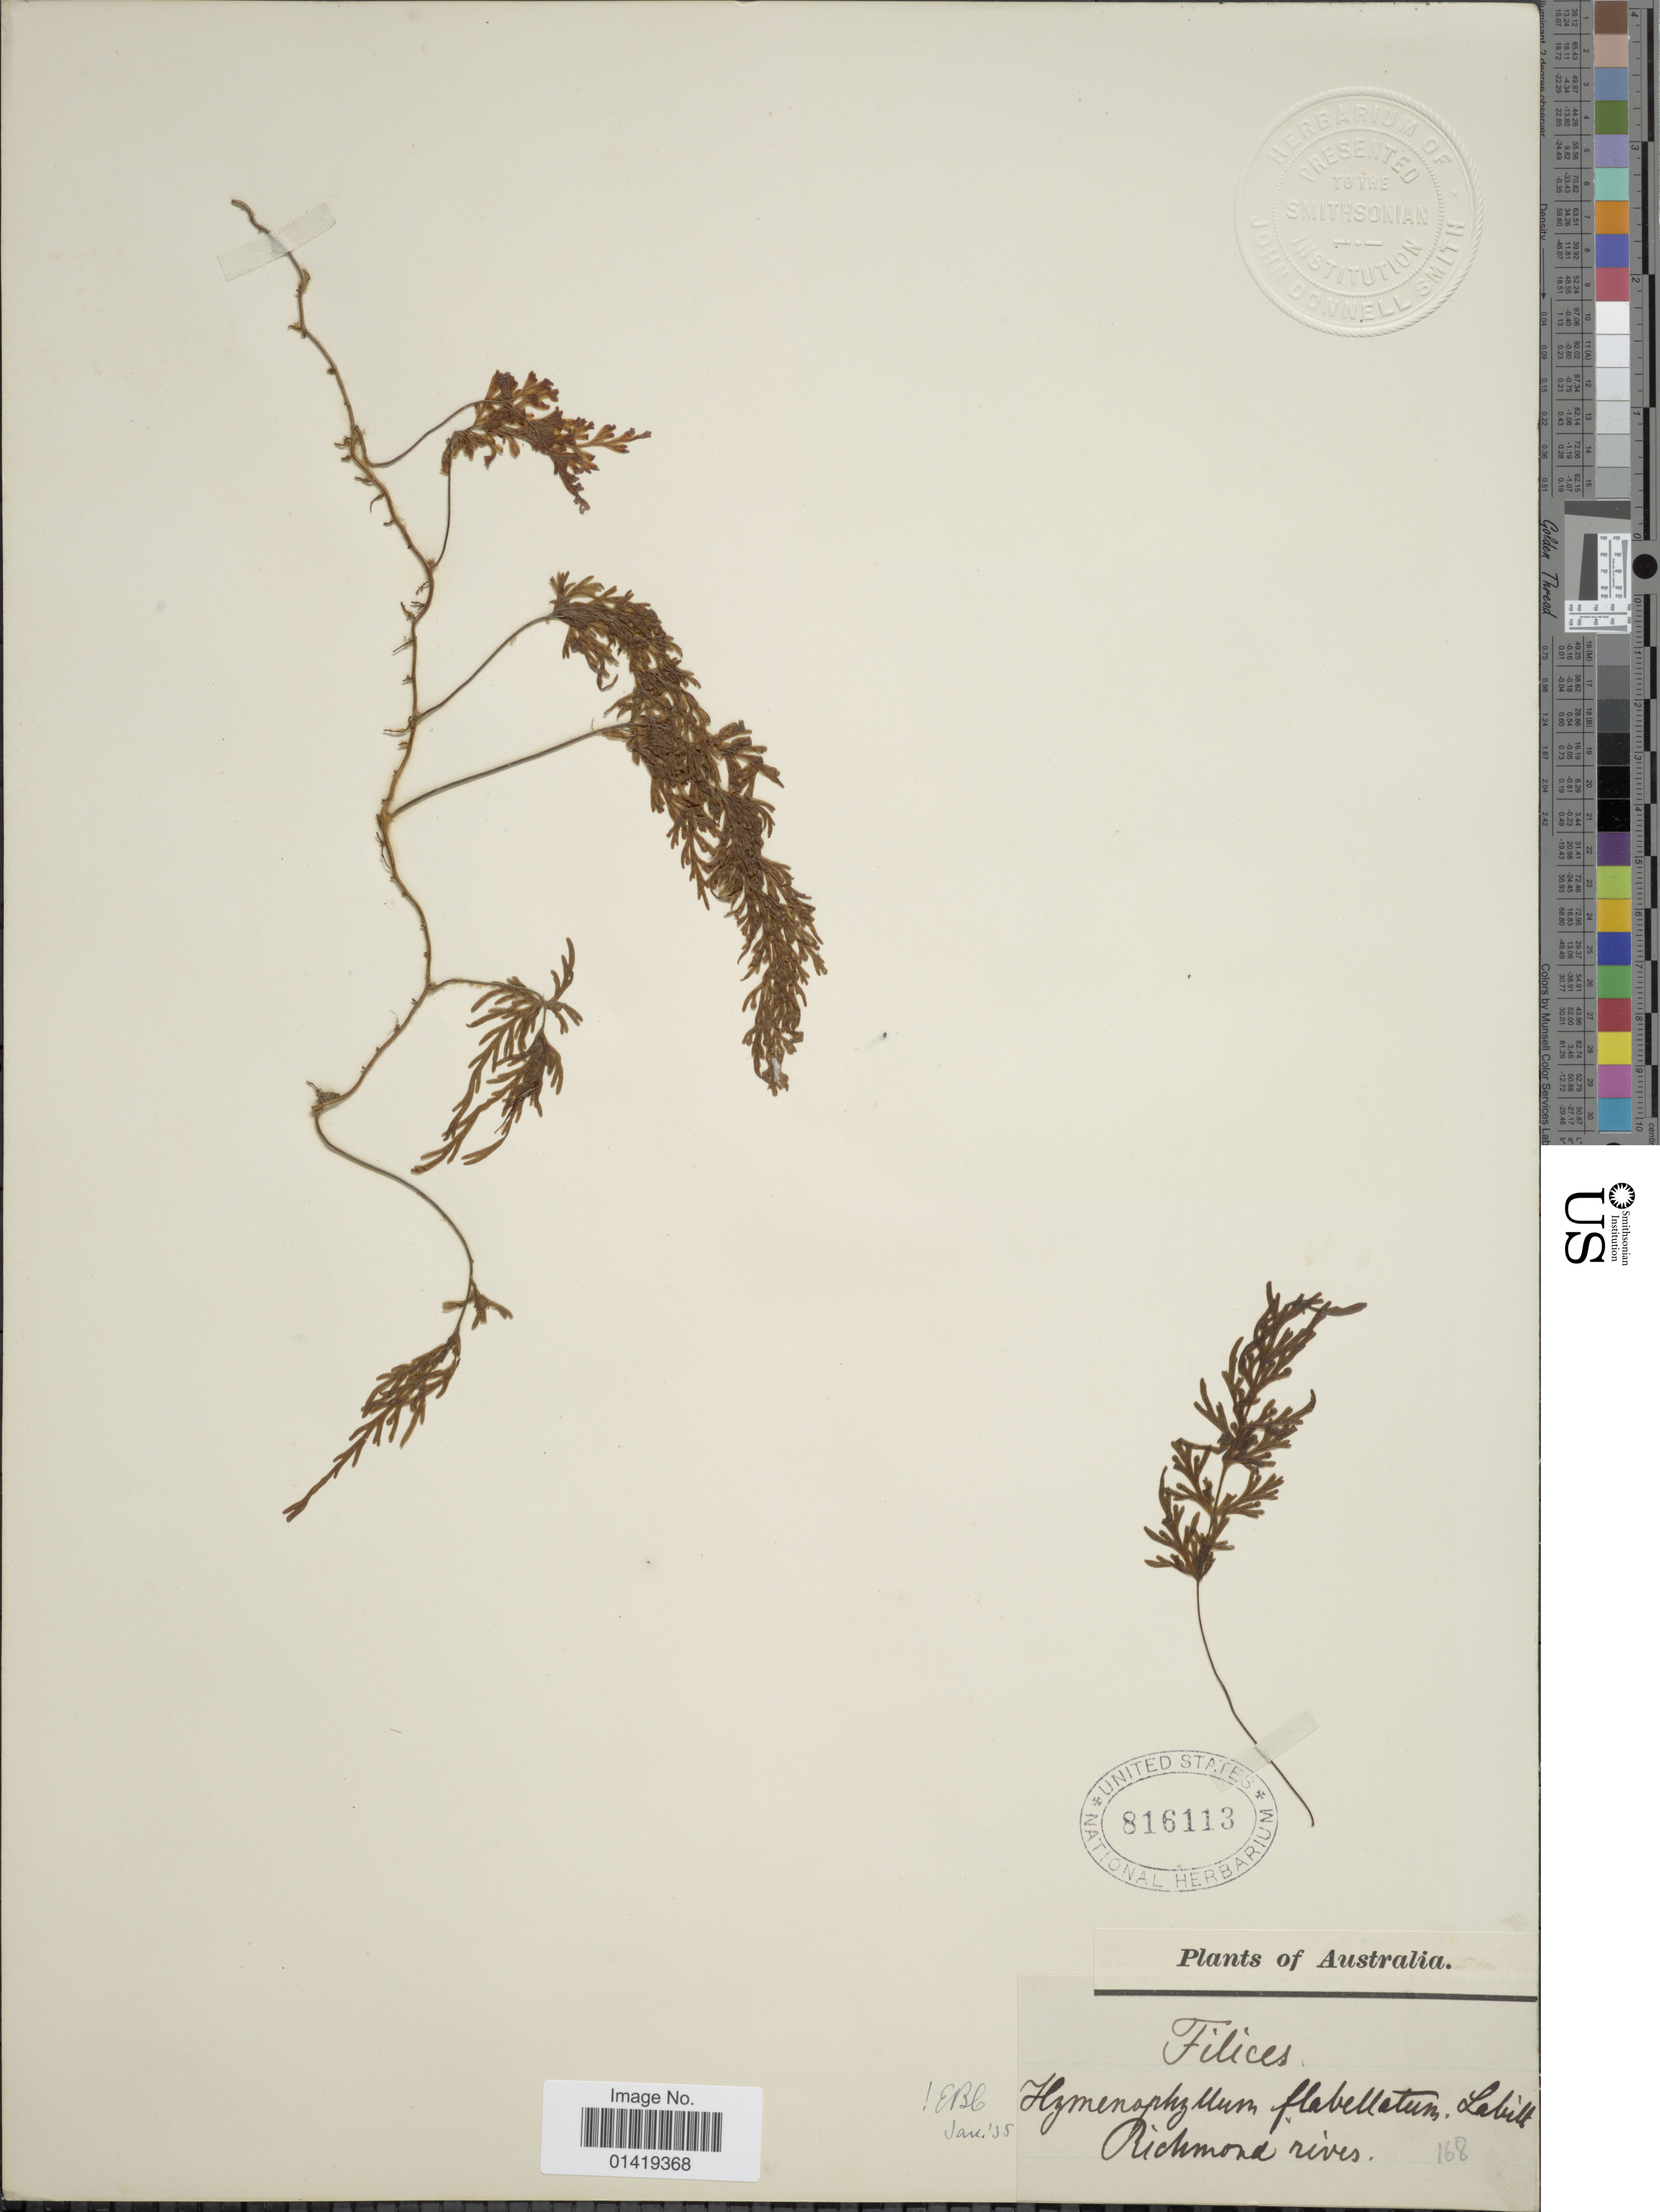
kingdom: Plantae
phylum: Tracheophyta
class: Polypodiopsida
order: Hymenophyllales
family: Hymenophyllaceae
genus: Hymenophyllum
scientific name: Hymenophyllum flabellatum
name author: Labill.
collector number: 168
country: Australia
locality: Richmond rives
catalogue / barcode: US 816113